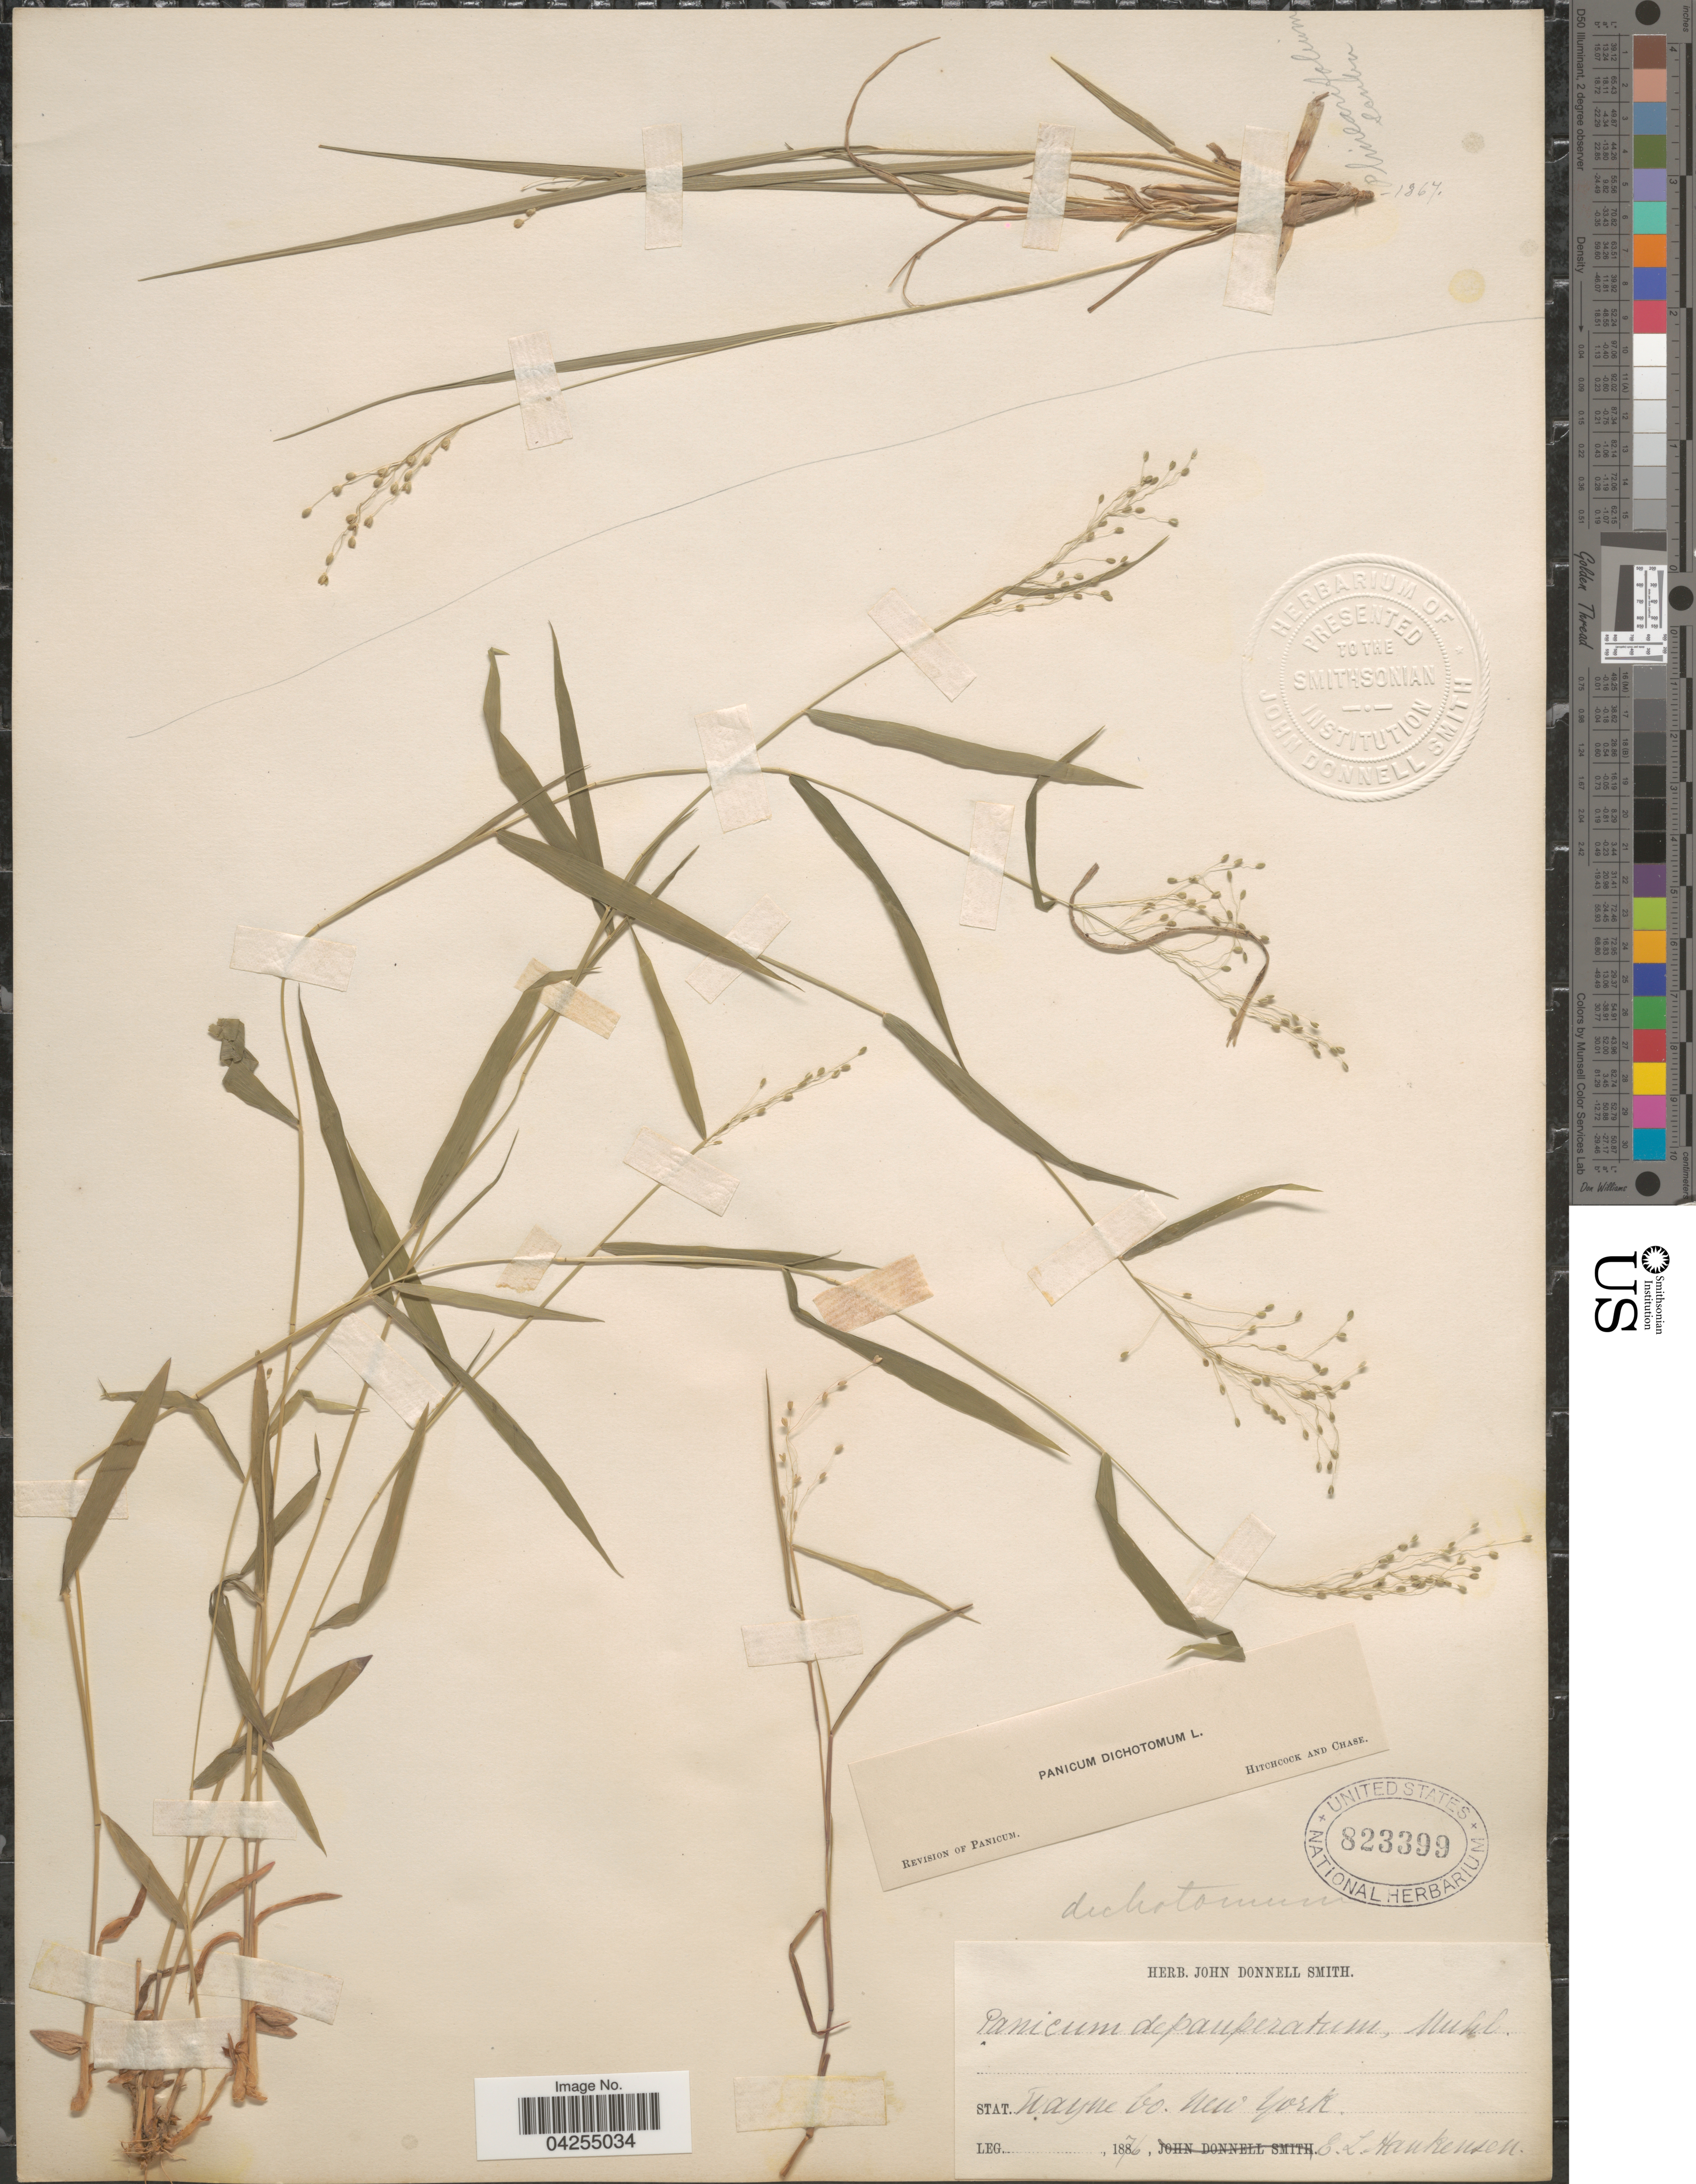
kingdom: Plantae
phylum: Tracheophyta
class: Liliopsida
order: Poales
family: Poaceae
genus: Dichanthelium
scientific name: Dichanthelium dichotomum var. dichotomum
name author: (L.) Gould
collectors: E. Hankenson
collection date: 1876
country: United States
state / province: New York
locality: Wayne Co.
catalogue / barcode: US 823399